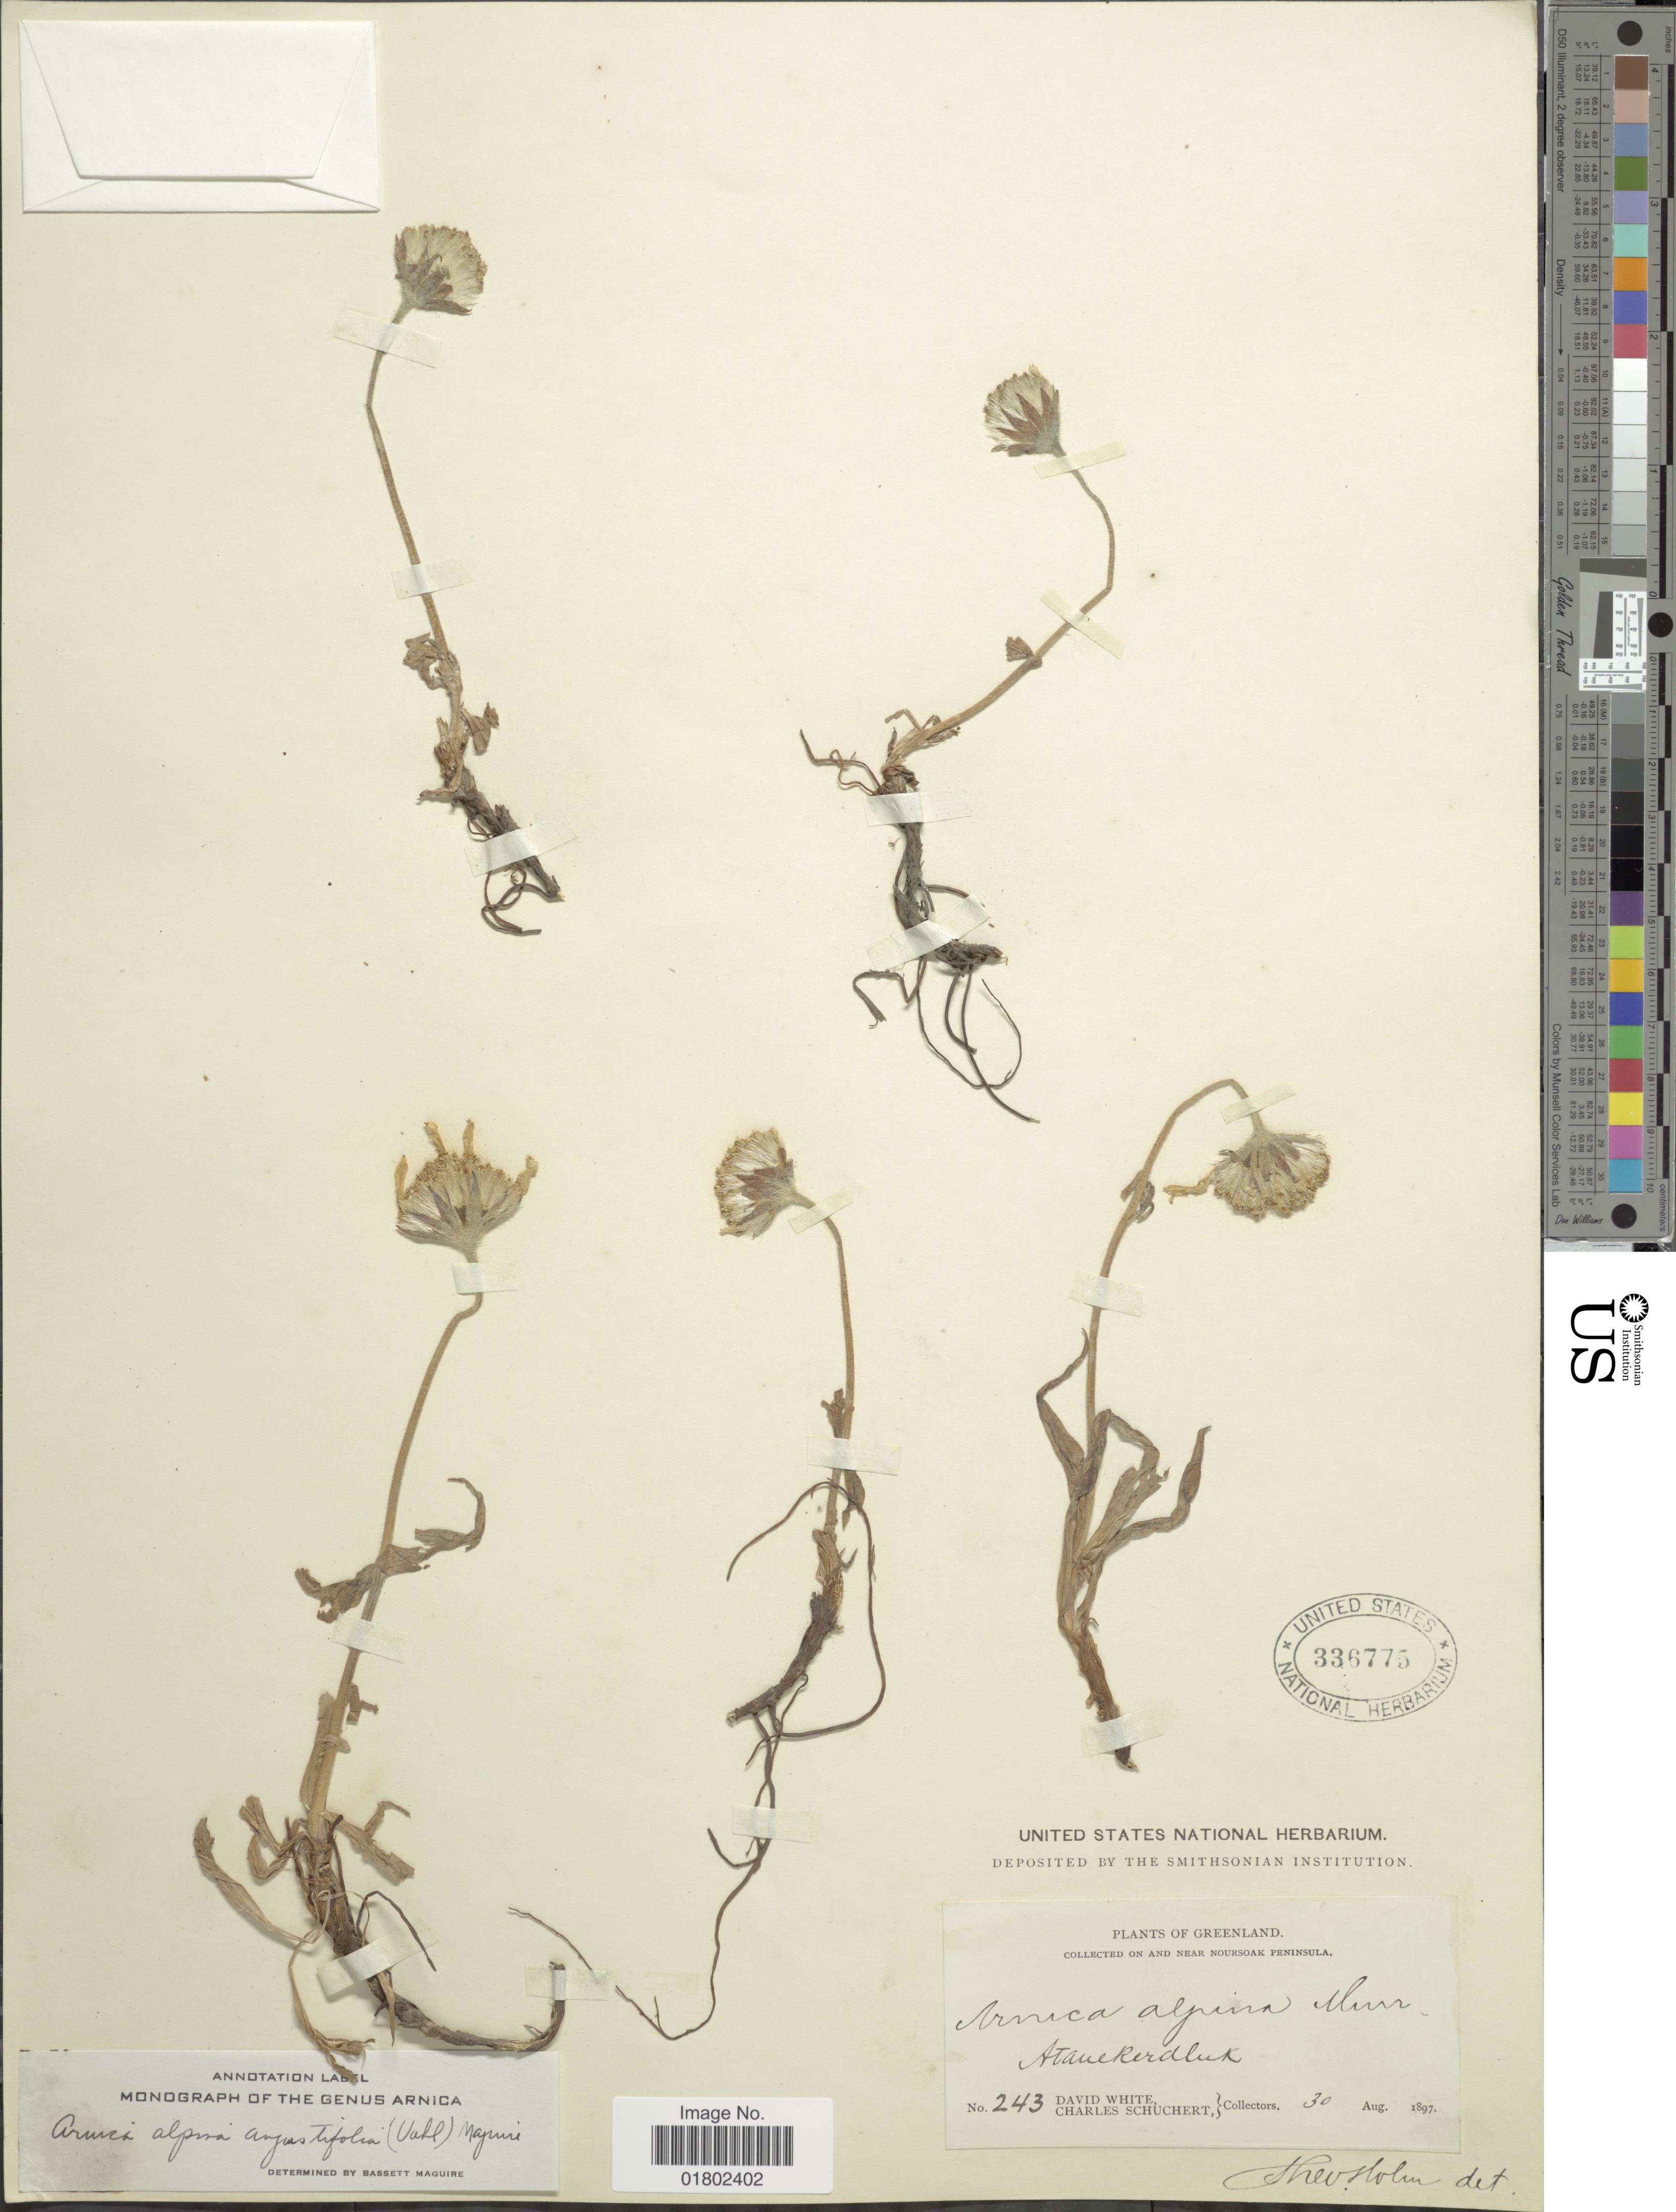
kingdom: Plantae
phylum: Tracheophyta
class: Magnoliopsida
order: Asterales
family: Asteraceae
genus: Arnica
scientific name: Arnica alpina var. angustifolia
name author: (Vahl) Maguire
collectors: D. White & C. Schuchert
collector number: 243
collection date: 1897-08-30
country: Greenland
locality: Near Noursoak Peninsula, Atauererdluk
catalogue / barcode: US 336775